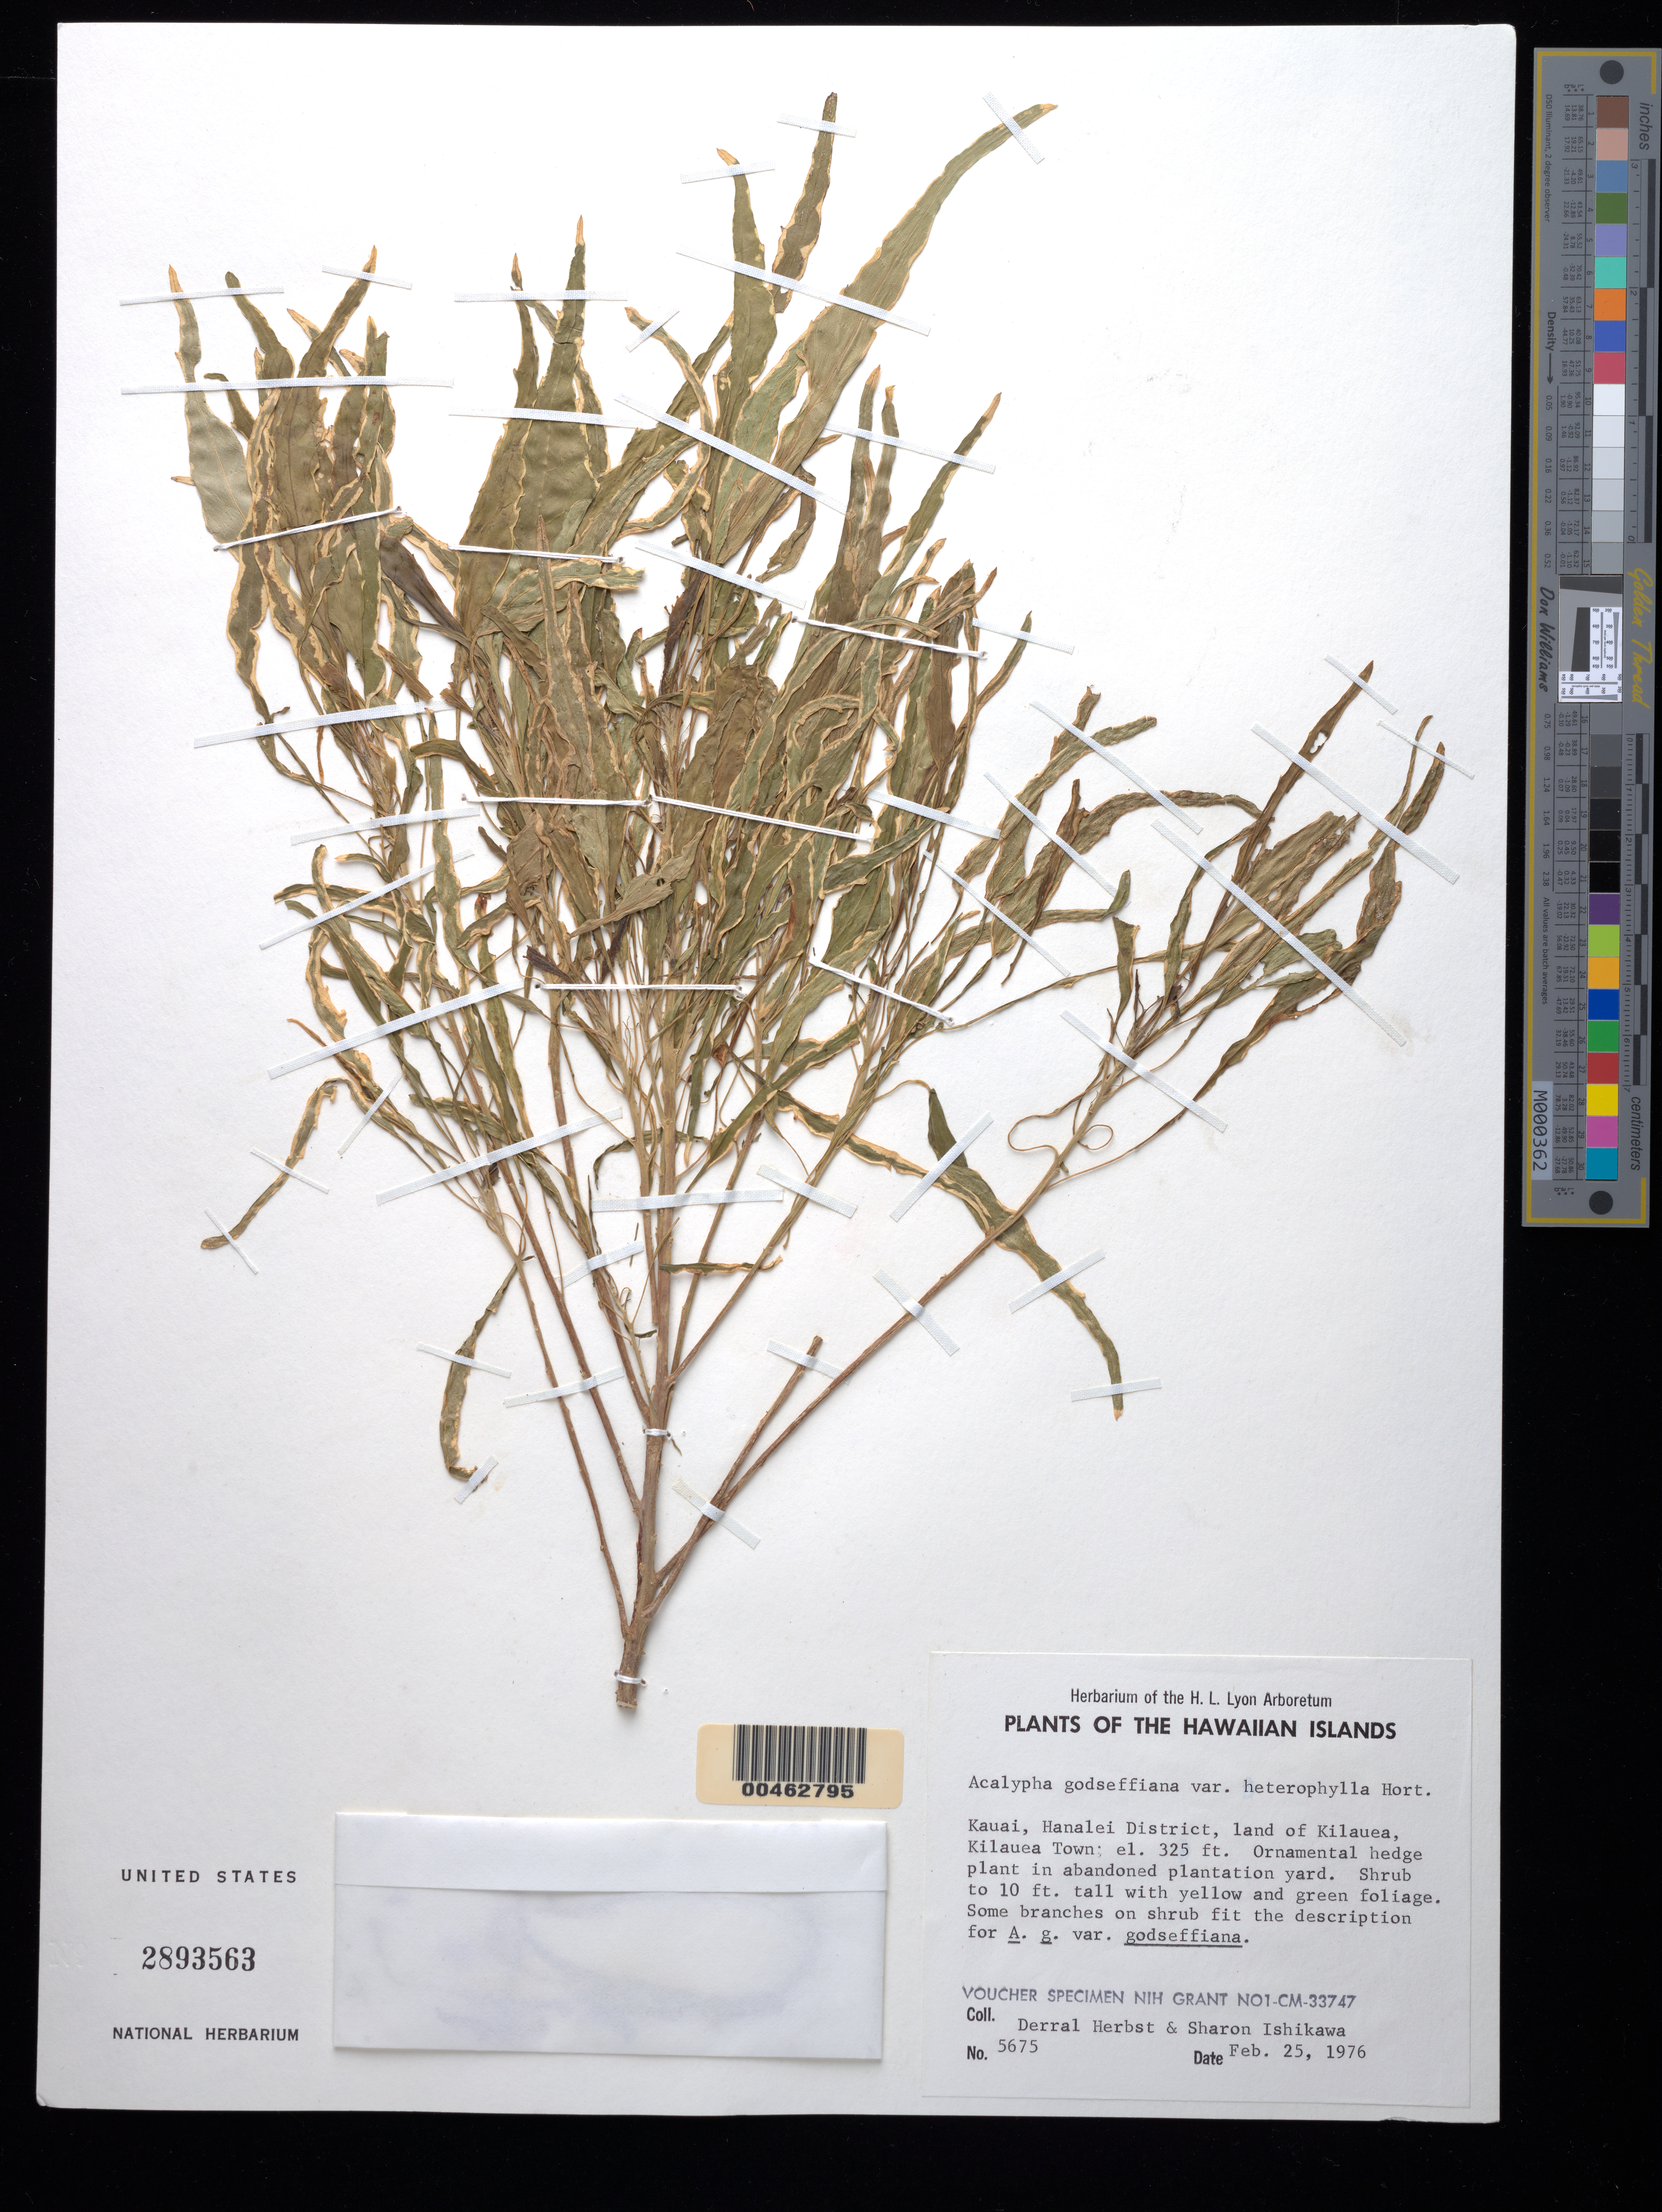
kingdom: Plantae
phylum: Tracheophyta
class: Magnoliopsida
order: Malpighiales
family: Euphorbiaceae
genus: Acalypha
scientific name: Acalypha godseffiana var. heterophylla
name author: L.H. Bailey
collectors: D. R. Herbst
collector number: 5675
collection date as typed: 25 Feb 1976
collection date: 1976-02-25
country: United States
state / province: Hawaii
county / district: Kauai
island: Kaua'i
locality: Hanalei District, land of Kilauea, Kilauea Town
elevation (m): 99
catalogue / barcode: US 2893563